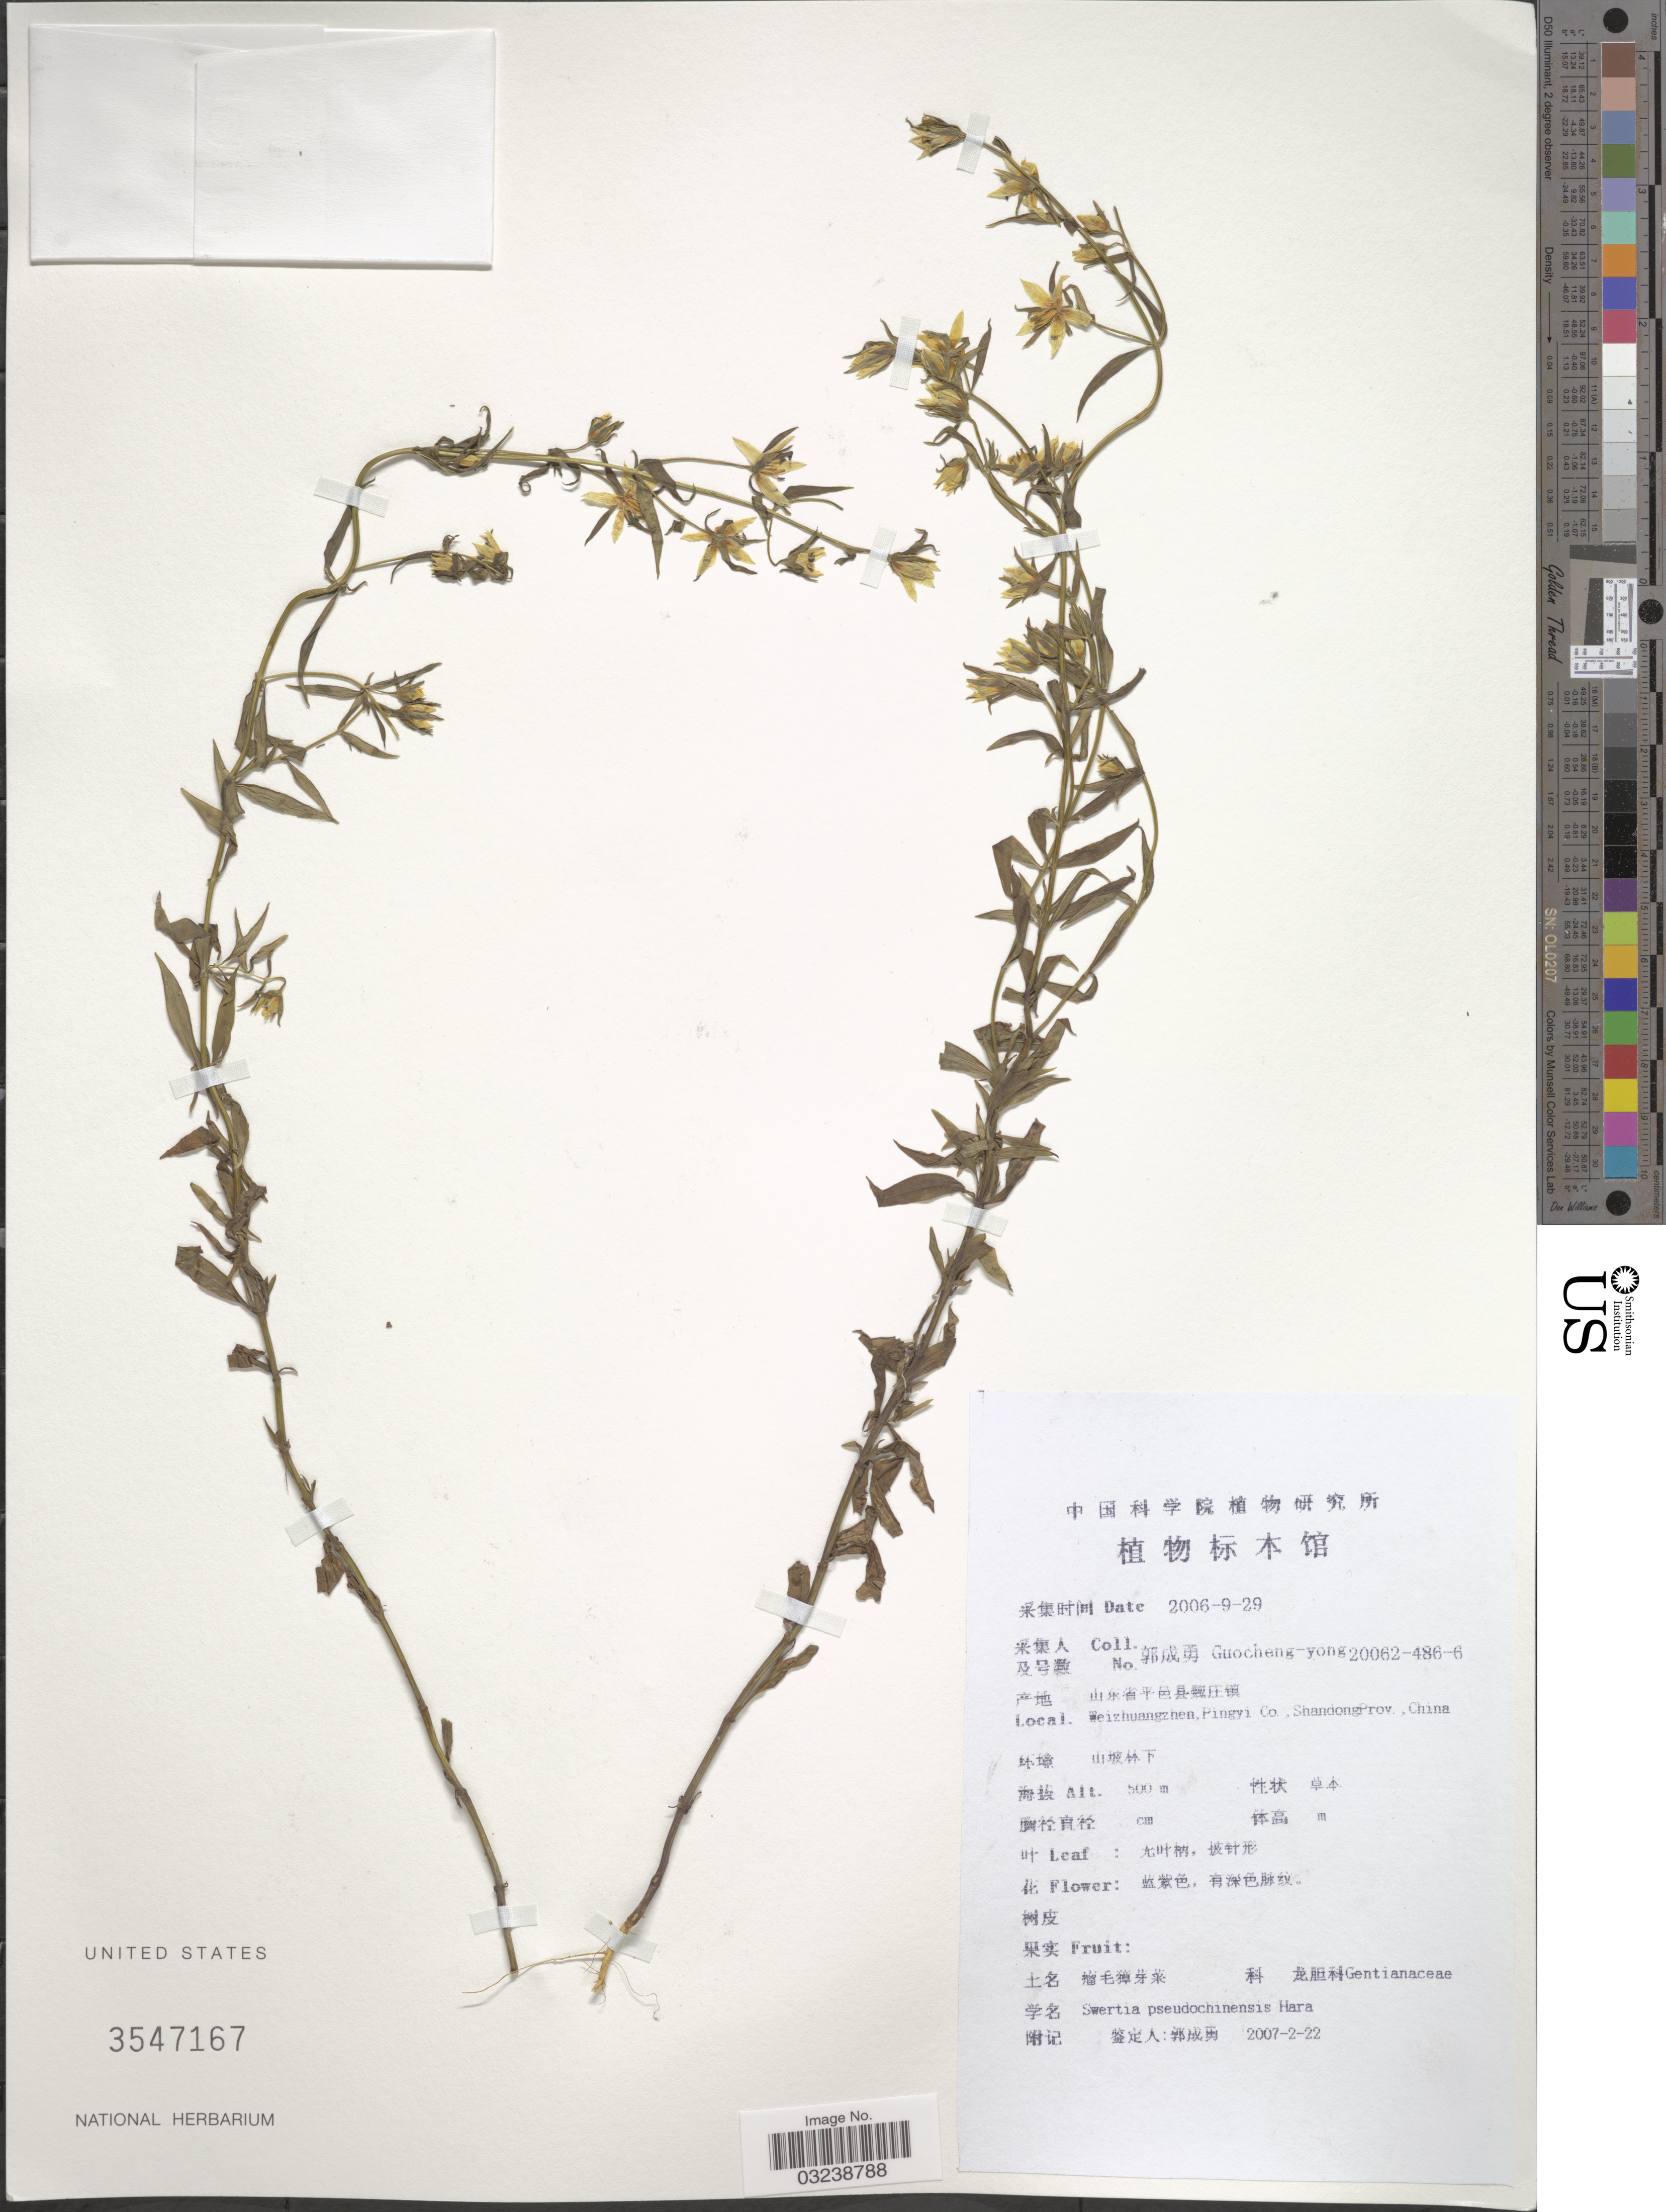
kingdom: Plantae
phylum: Tracheophyta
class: Magnoliopsida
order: Gentianales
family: Gentianaceae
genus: Swertia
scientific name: Swertia pseudochinensis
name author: H. Hara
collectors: Guo cheng-yong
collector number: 20062-486-6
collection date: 2006-09-29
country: China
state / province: Shandong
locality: Weizhuangzhen, Pingyi Co., Shandong Prov.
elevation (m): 500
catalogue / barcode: US 3547167